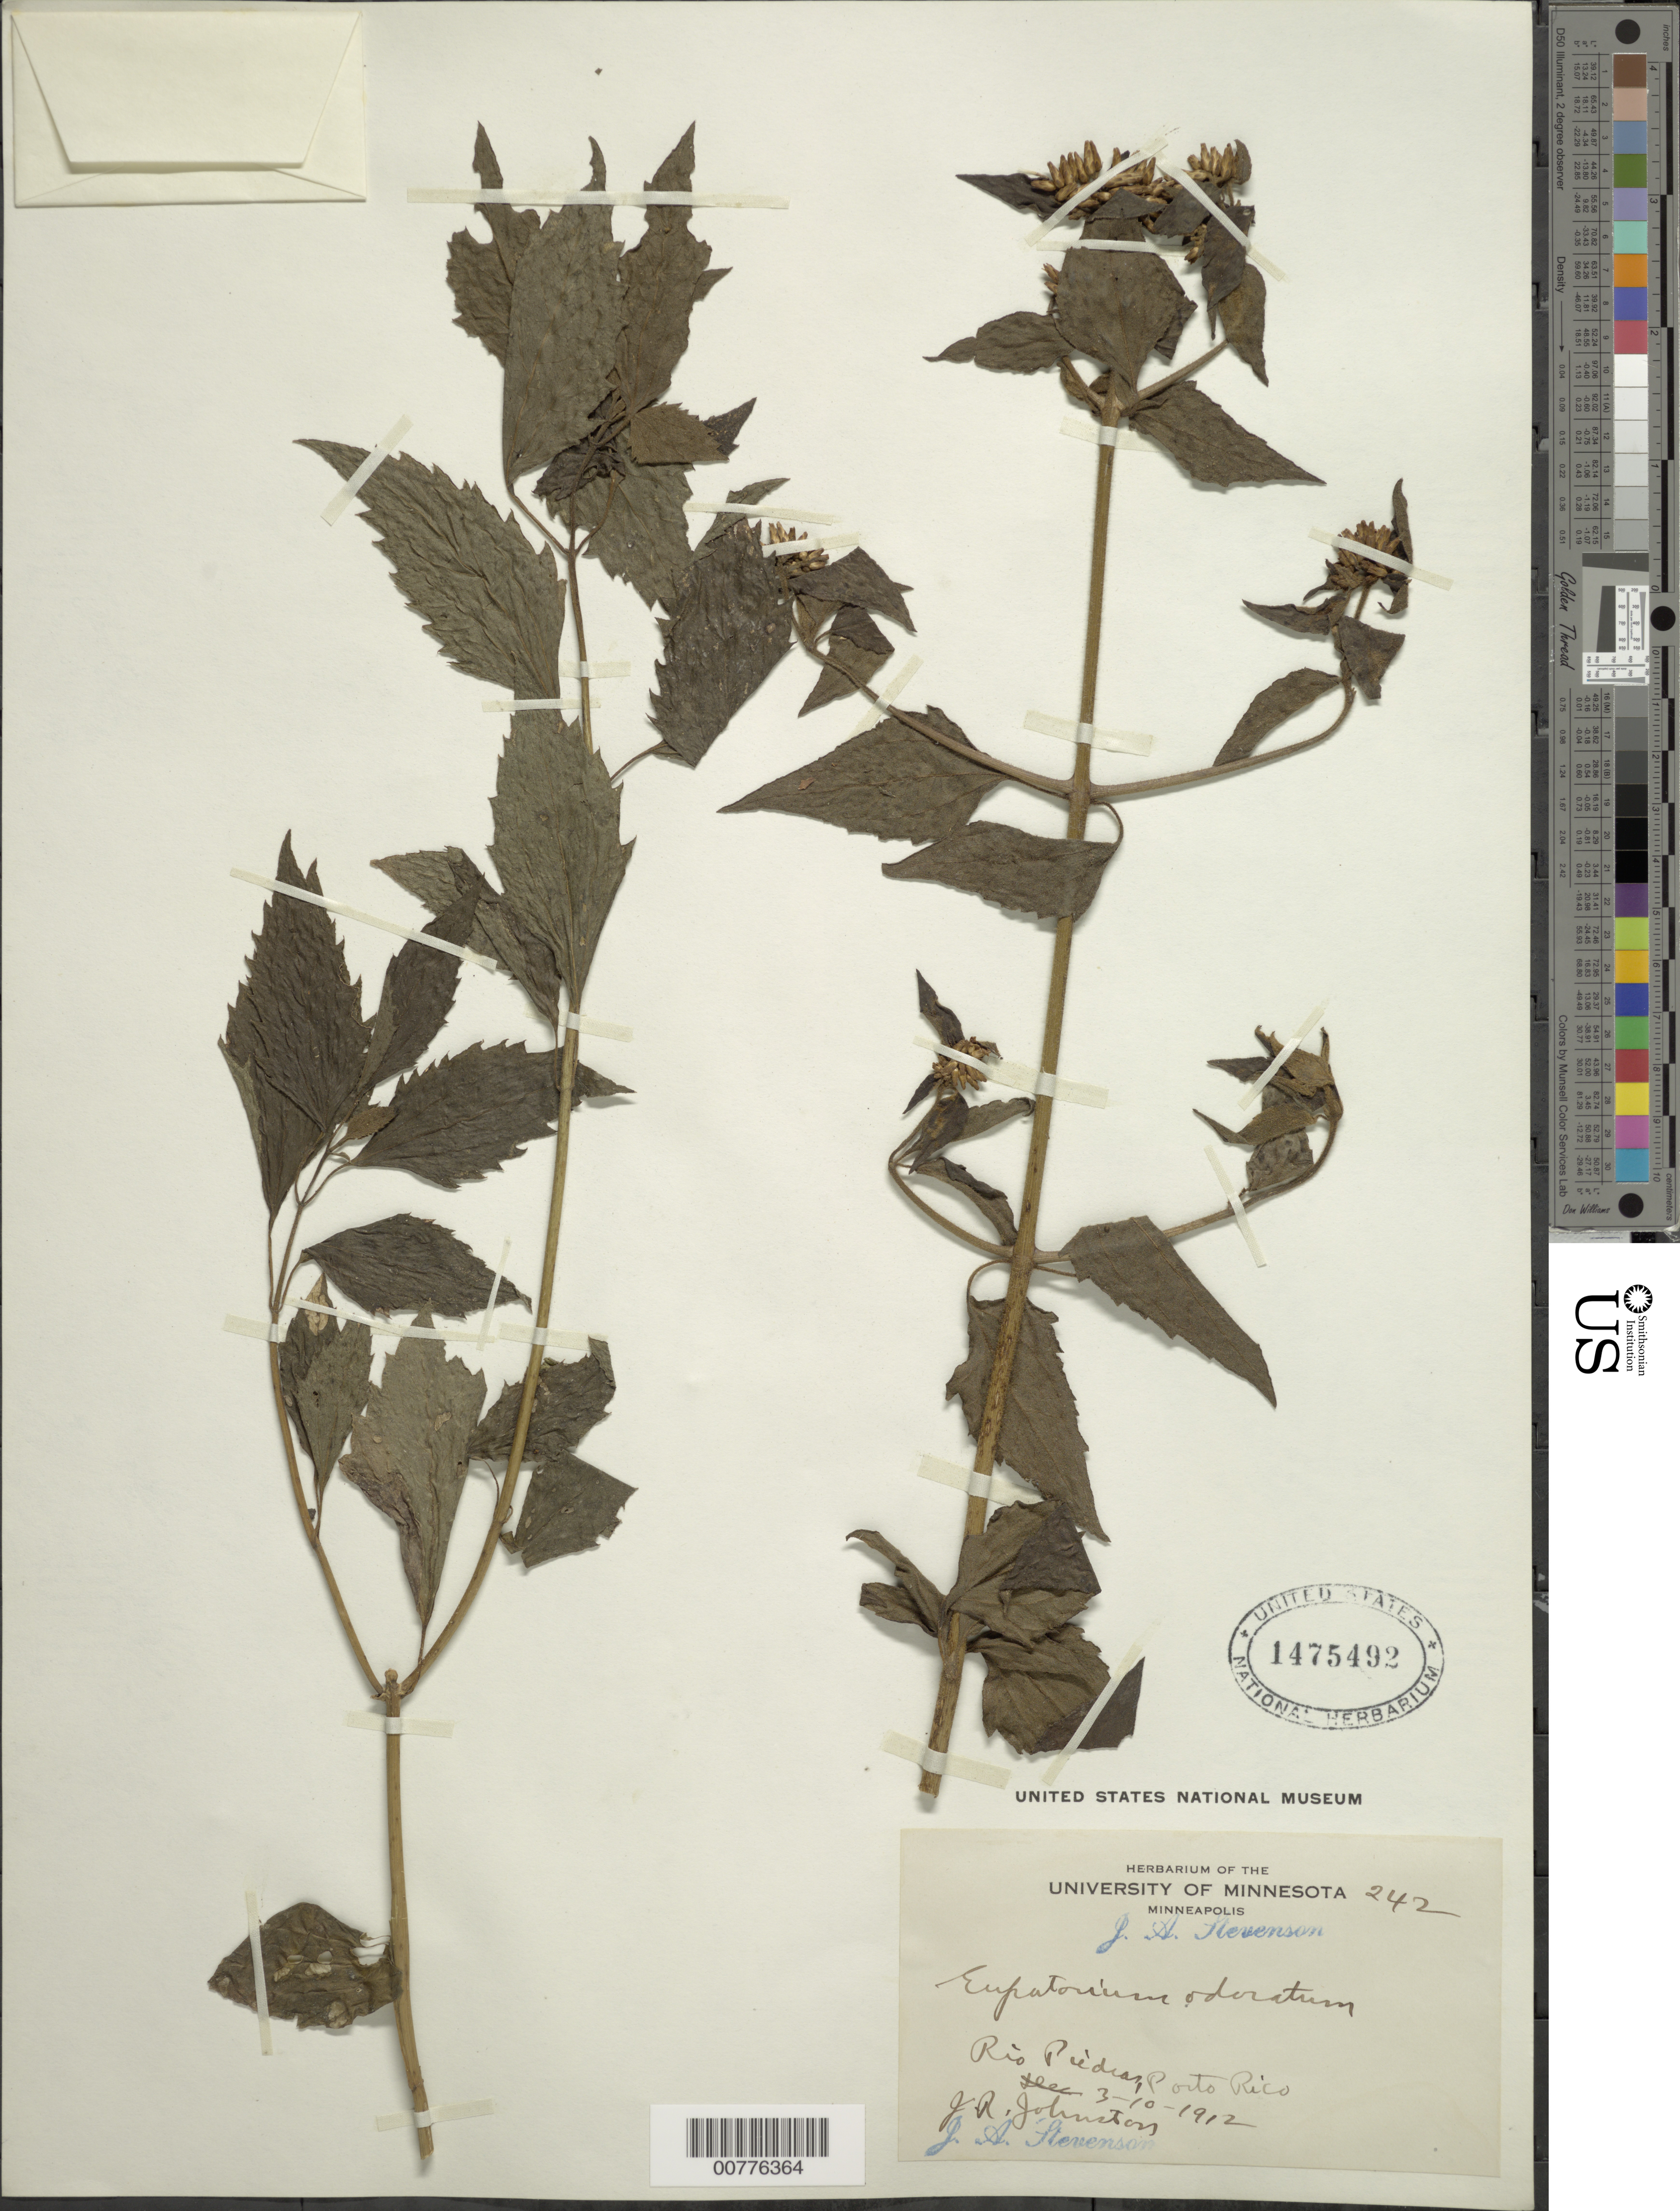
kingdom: Plantae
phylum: Tracheophyta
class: Magnoliopsida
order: Asterales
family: Asteraceae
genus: Chromolaena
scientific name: Chromolaena odorata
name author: (L.) R.M. King & H. Rob.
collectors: J. Stevenson & J. Johnston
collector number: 242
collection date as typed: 03 Oct 1912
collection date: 1912-10-03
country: Puerto Rico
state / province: San Juan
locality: Río Piedras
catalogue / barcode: US 1475492